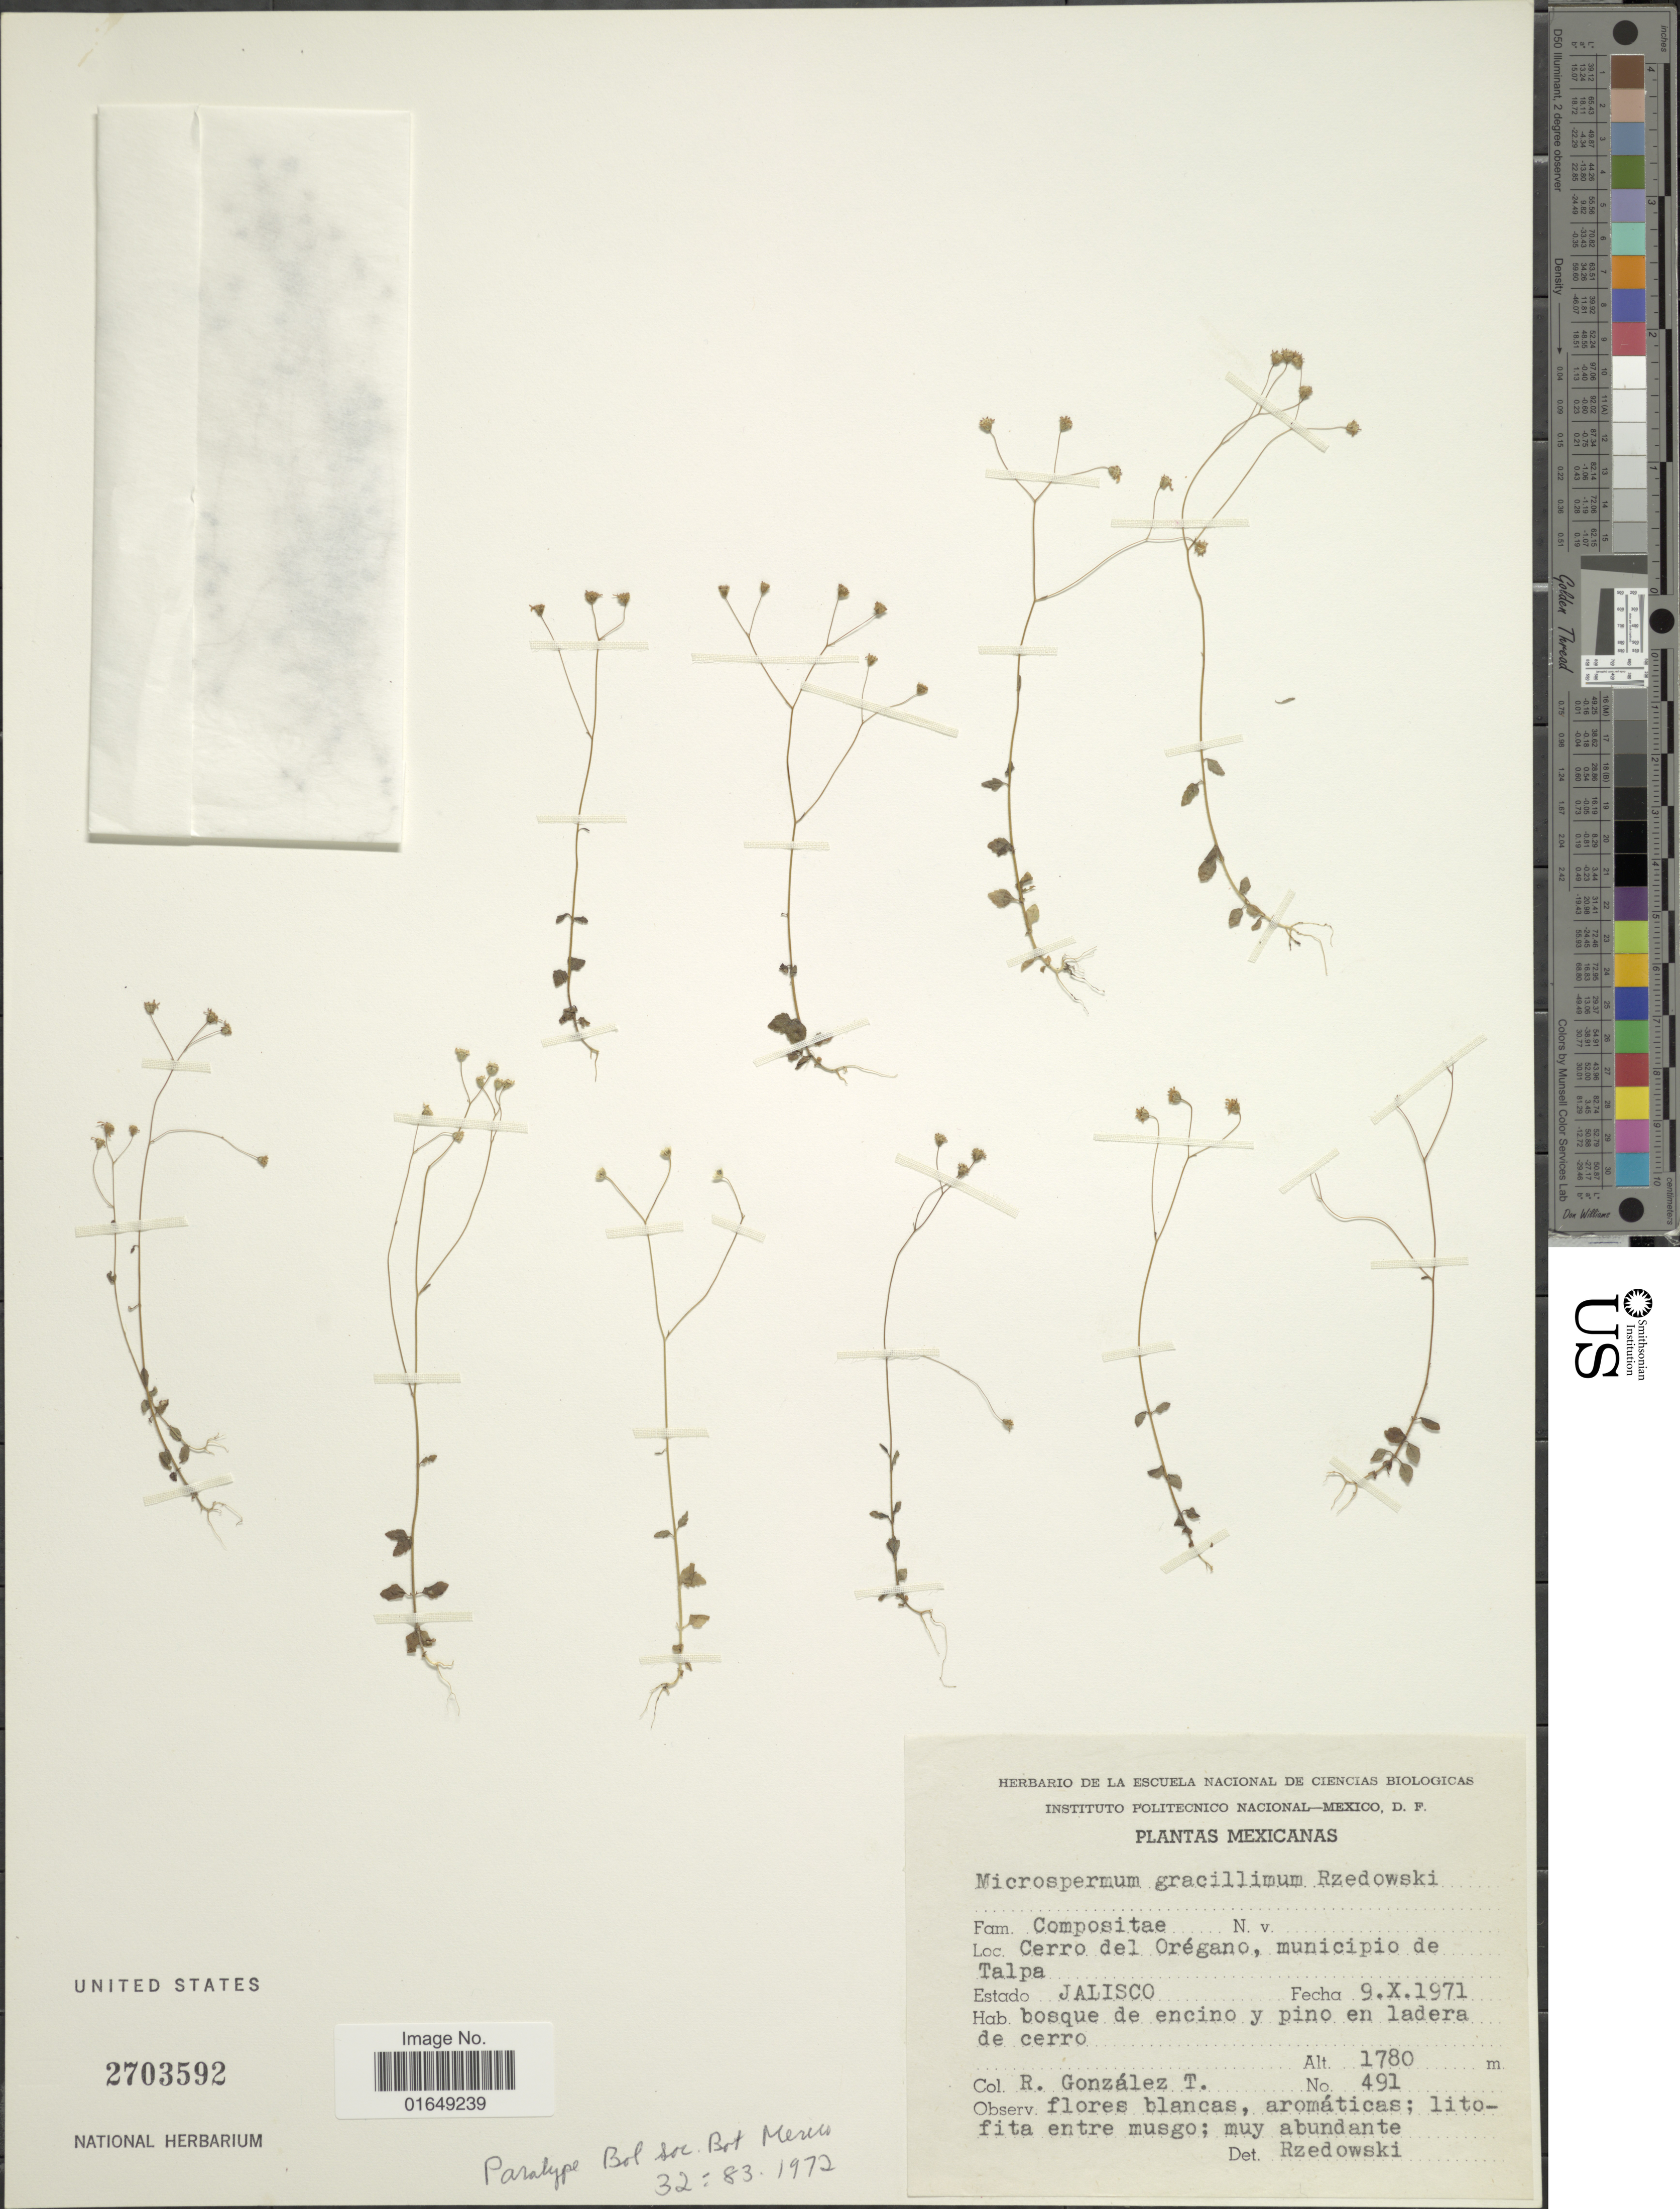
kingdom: Plantae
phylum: Tracheophyta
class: Magnoliopsida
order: Asterales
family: Asteraceae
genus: Microspermum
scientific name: Microspermum gracillimum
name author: Rzed.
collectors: R. Gonzalez T.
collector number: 491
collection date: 1971-10-09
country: Mexico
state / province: Jalisco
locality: Cerro de Orégano, municipio de Talpa.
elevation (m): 1780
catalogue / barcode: US 2703592